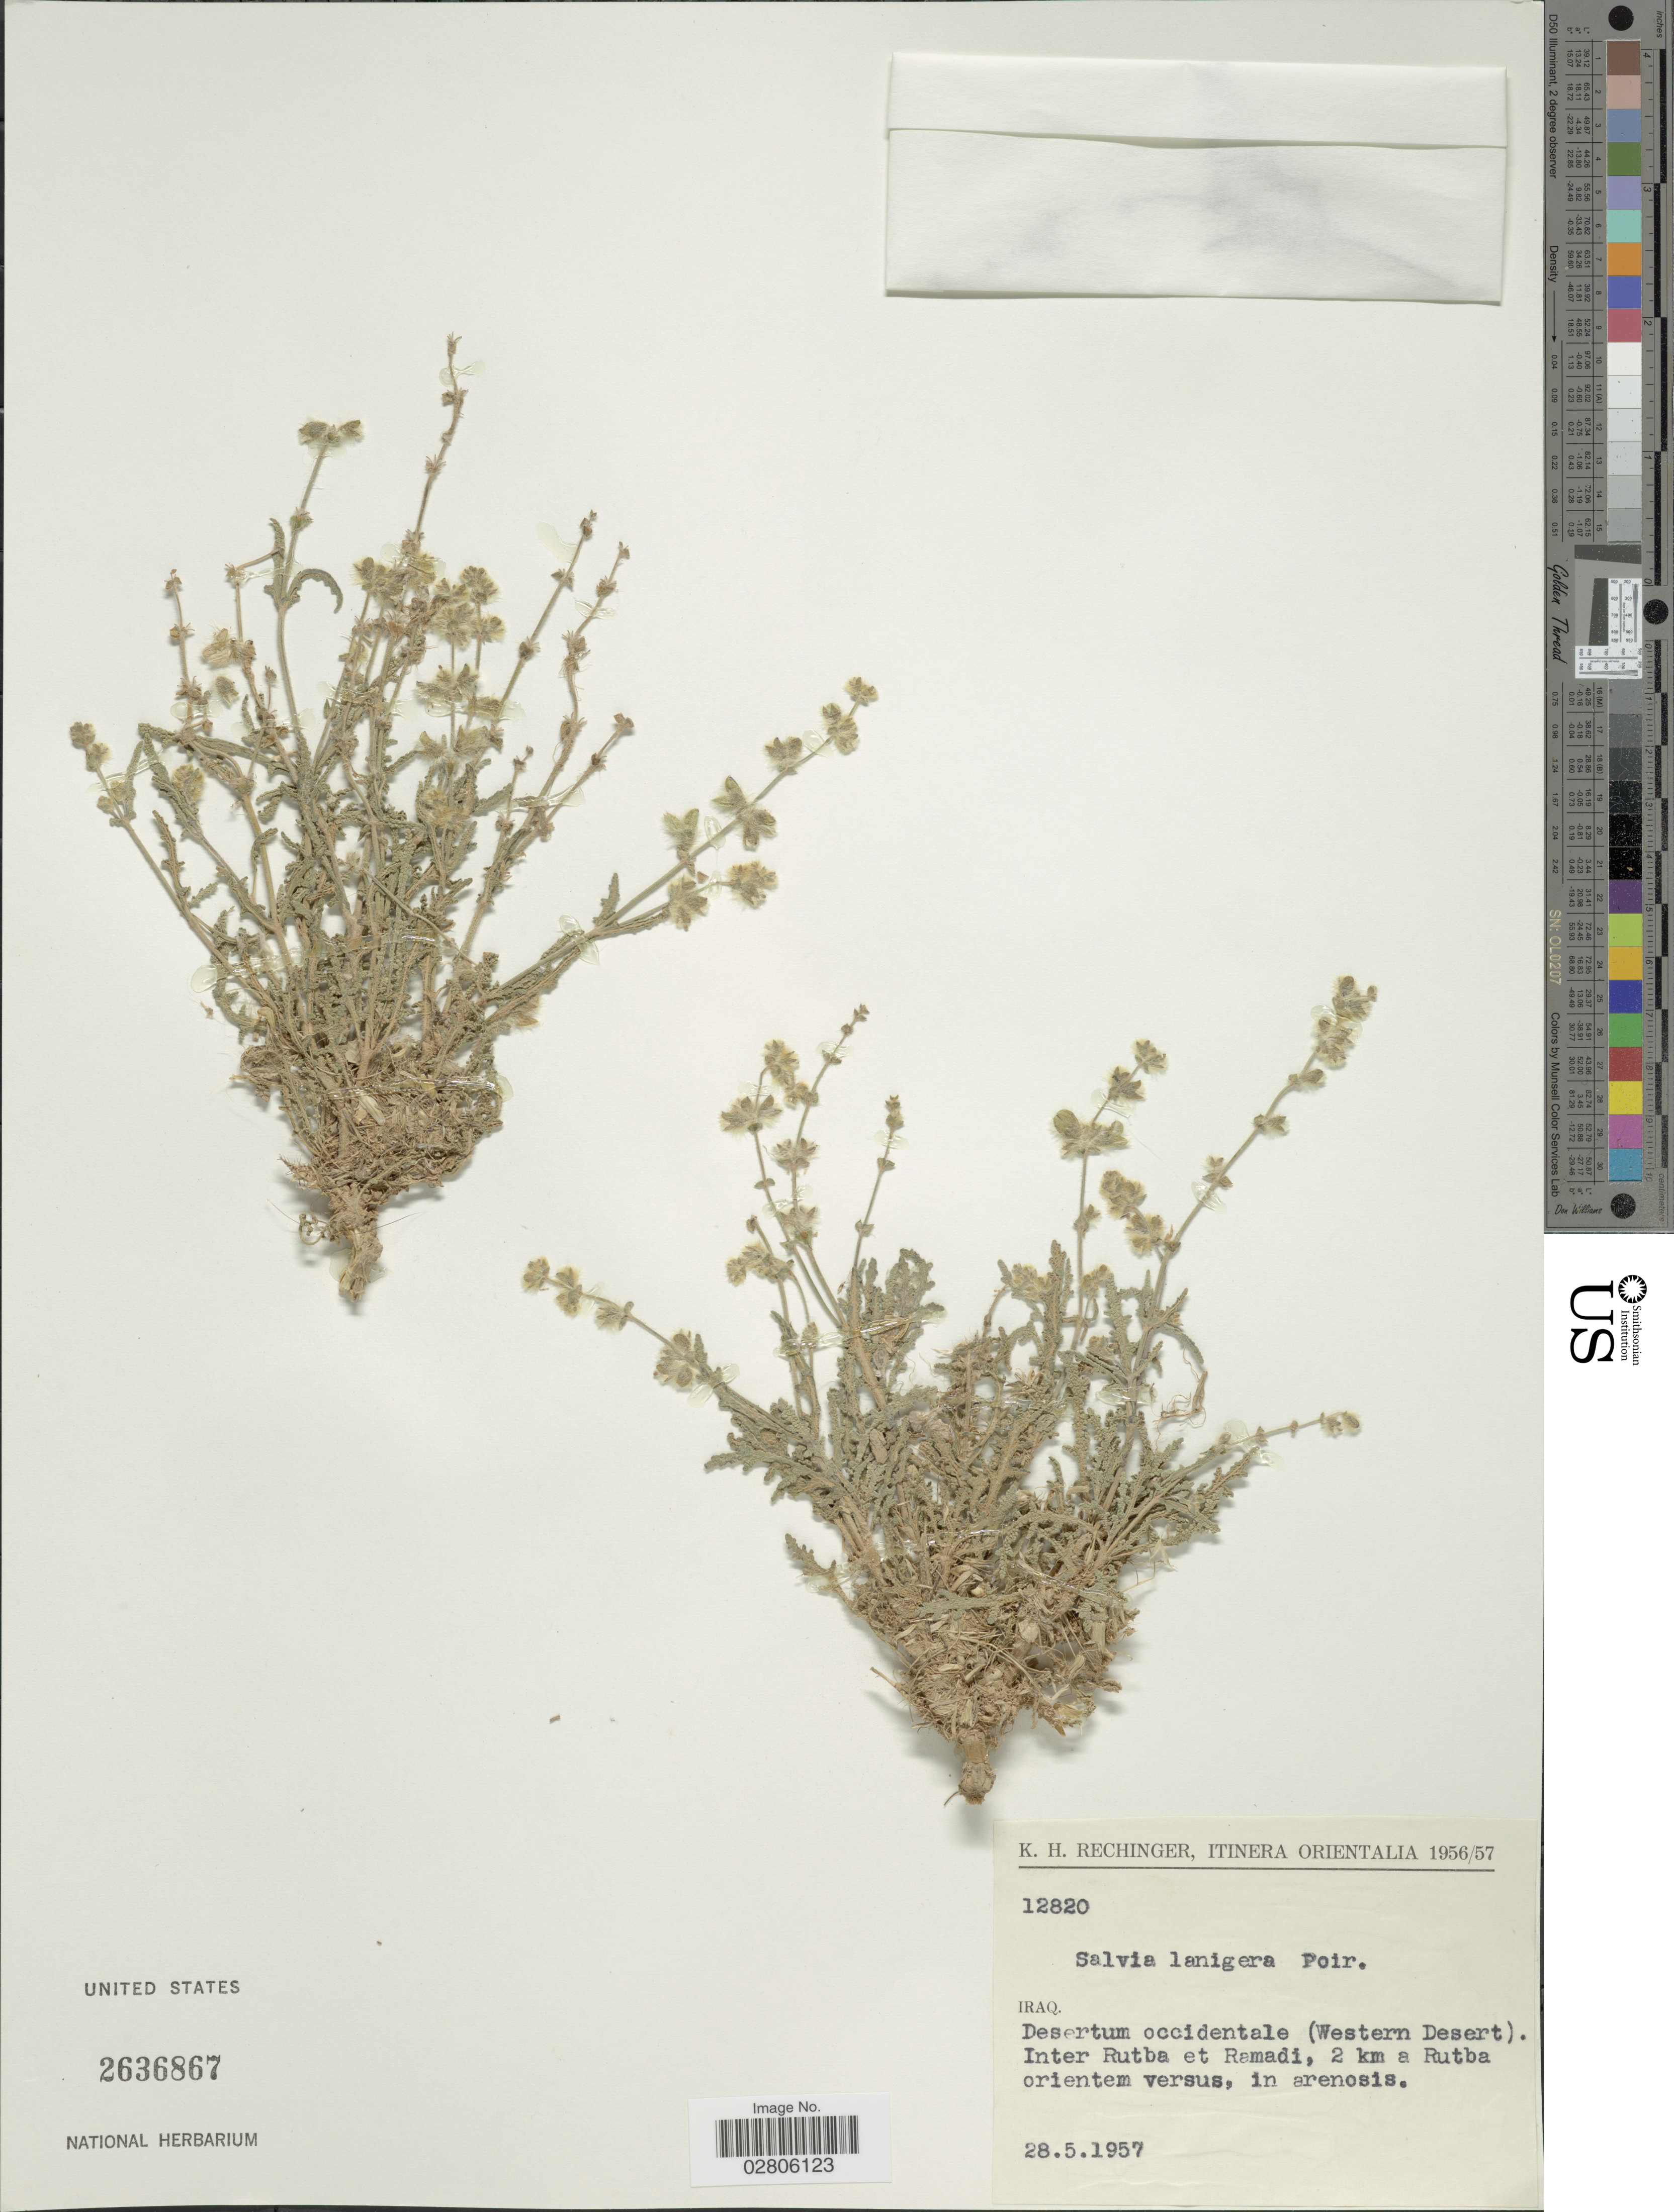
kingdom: Plantae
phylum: Tracheophyta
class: Magnoliopsida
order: Lamiales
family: Lamiaceae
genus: Salvia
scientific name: Salvia lanigera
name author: Poir.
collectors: K. H. Rechinger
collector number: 12820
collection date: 1957-05-28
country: Iraq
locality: Orientalia, Desertum occidentale (Western Desert). Inter Rutba et Ramadi, 2 km a Rutba orientem versus in arenosis.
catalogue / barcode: US 2636867